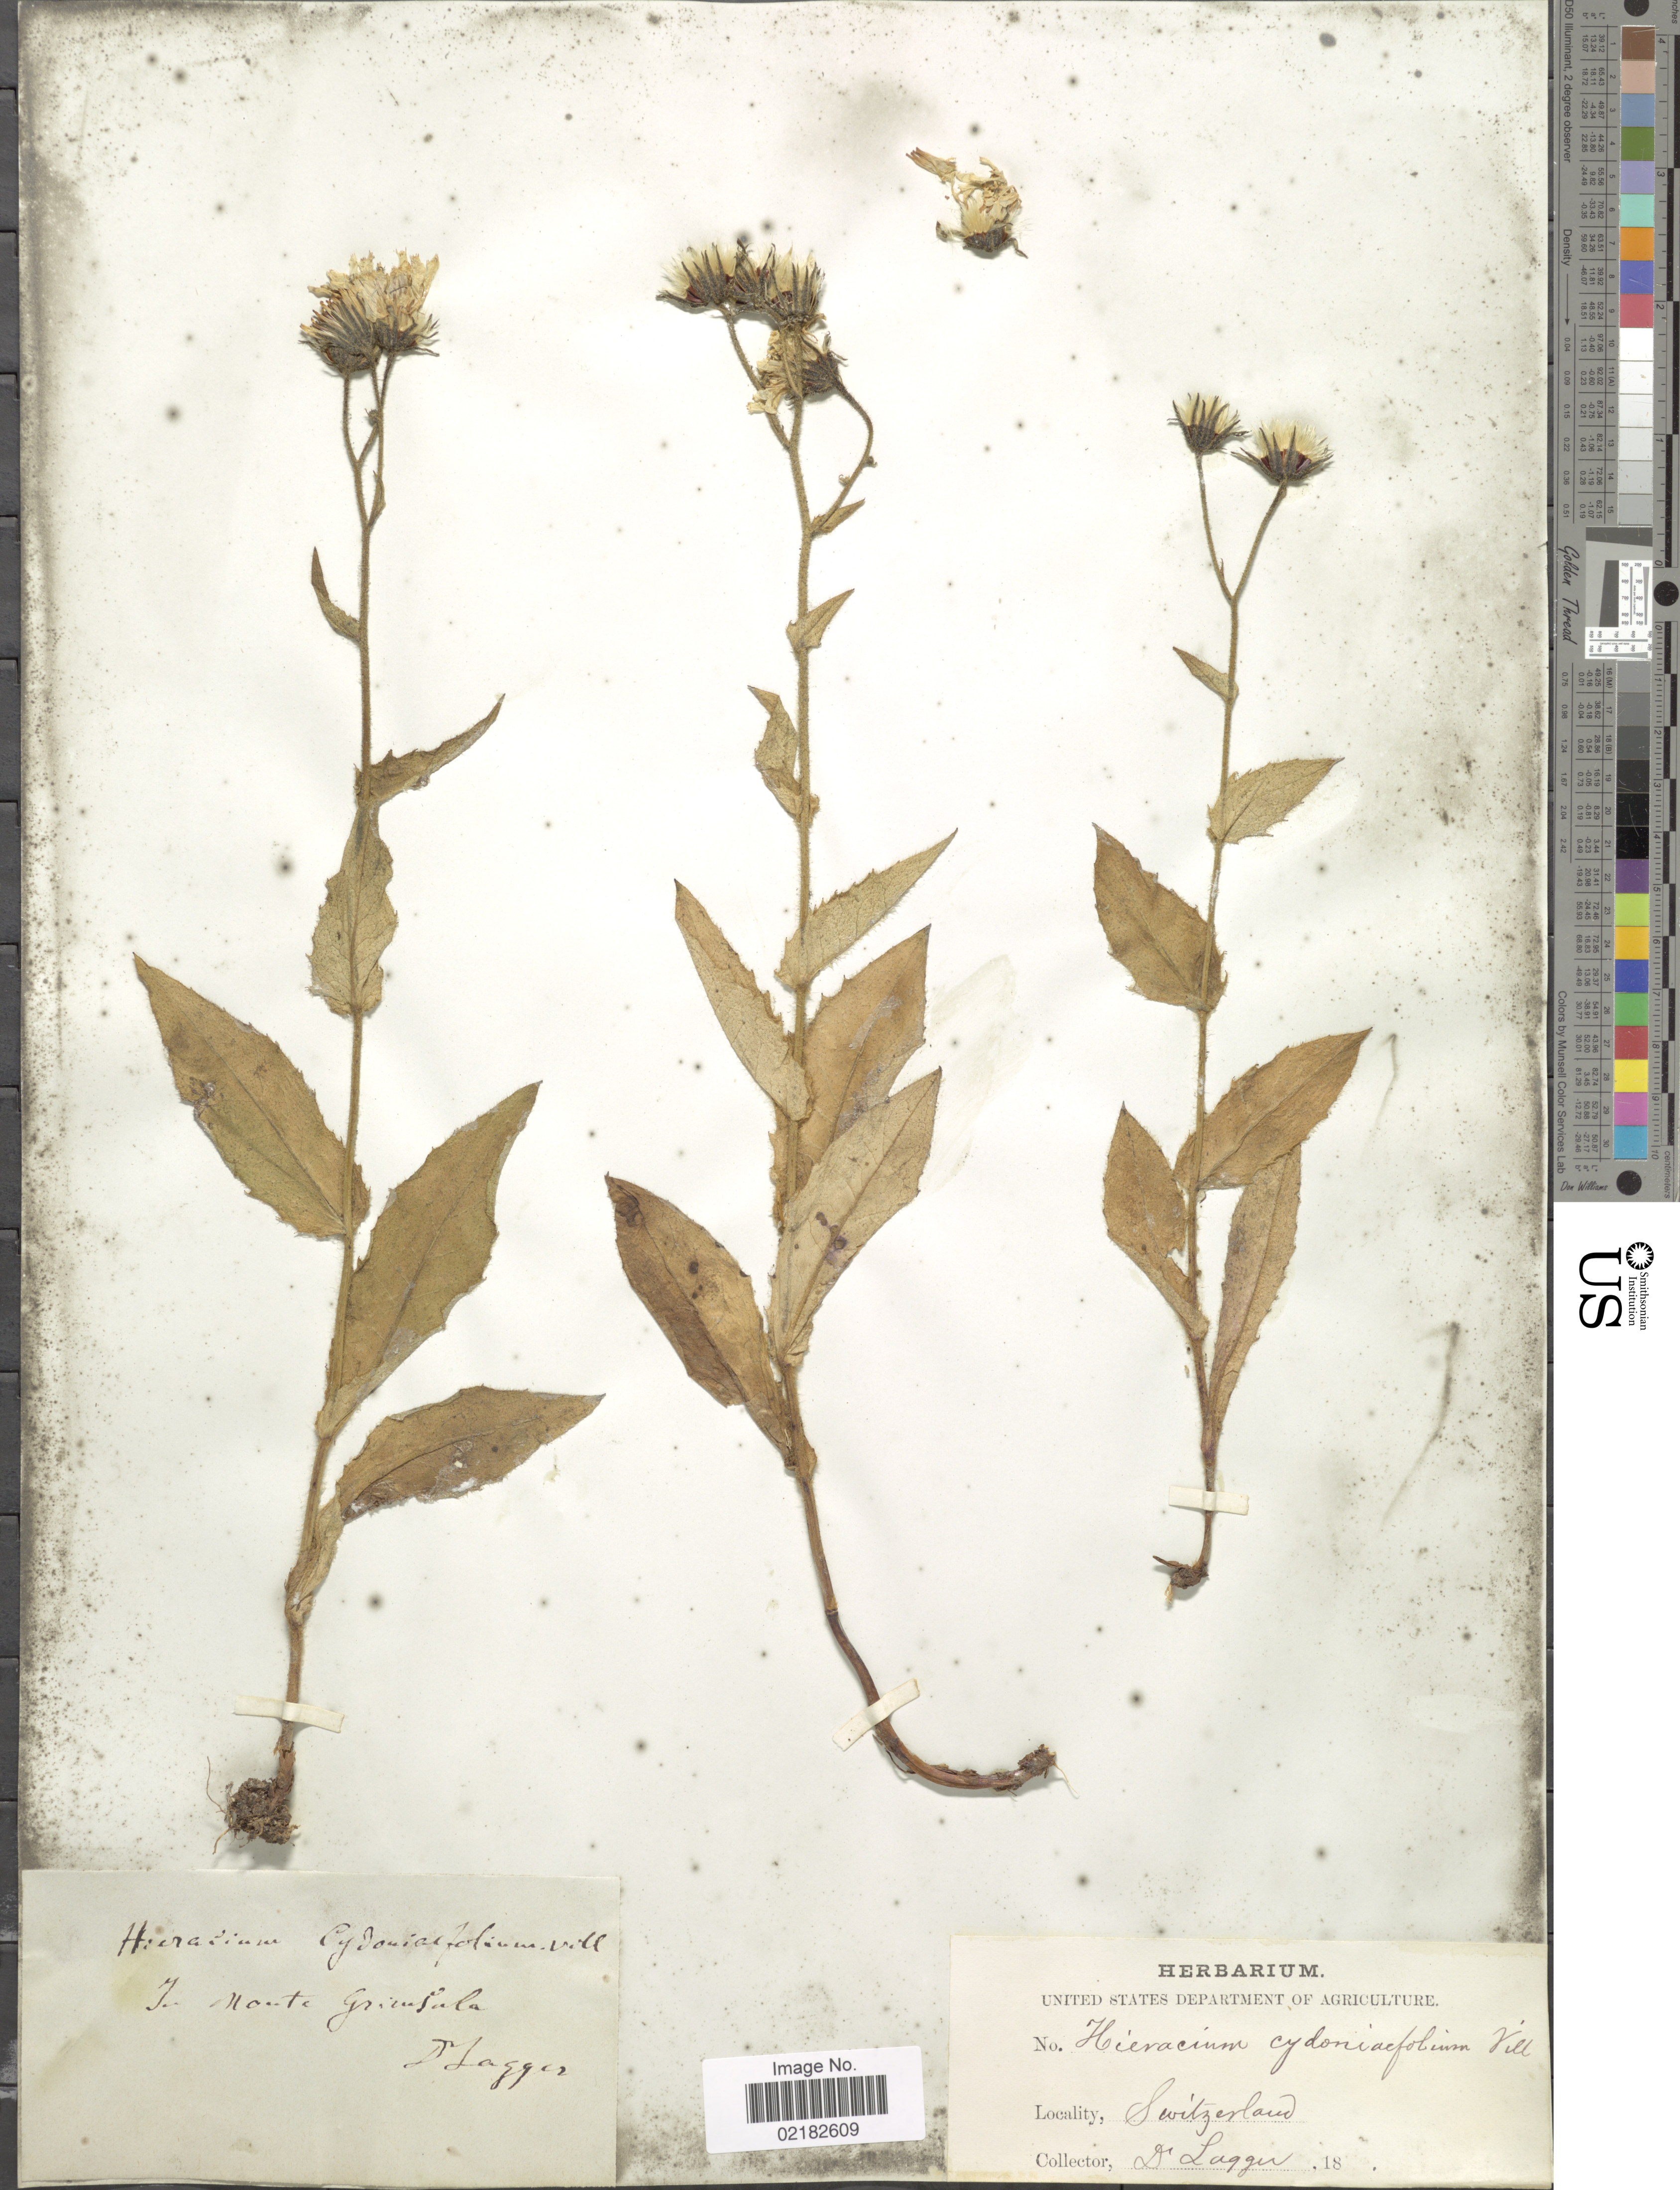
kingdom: Plantae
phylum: Tracheophyta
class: Magnoliopsida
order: Asterales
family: Asteraceae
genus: Hieracium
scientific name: Hieracium cydoniifolium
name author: Vill.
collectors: F. J. Lagger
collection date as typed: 18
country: Switzerland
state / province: Valais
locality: Monte Grimsula